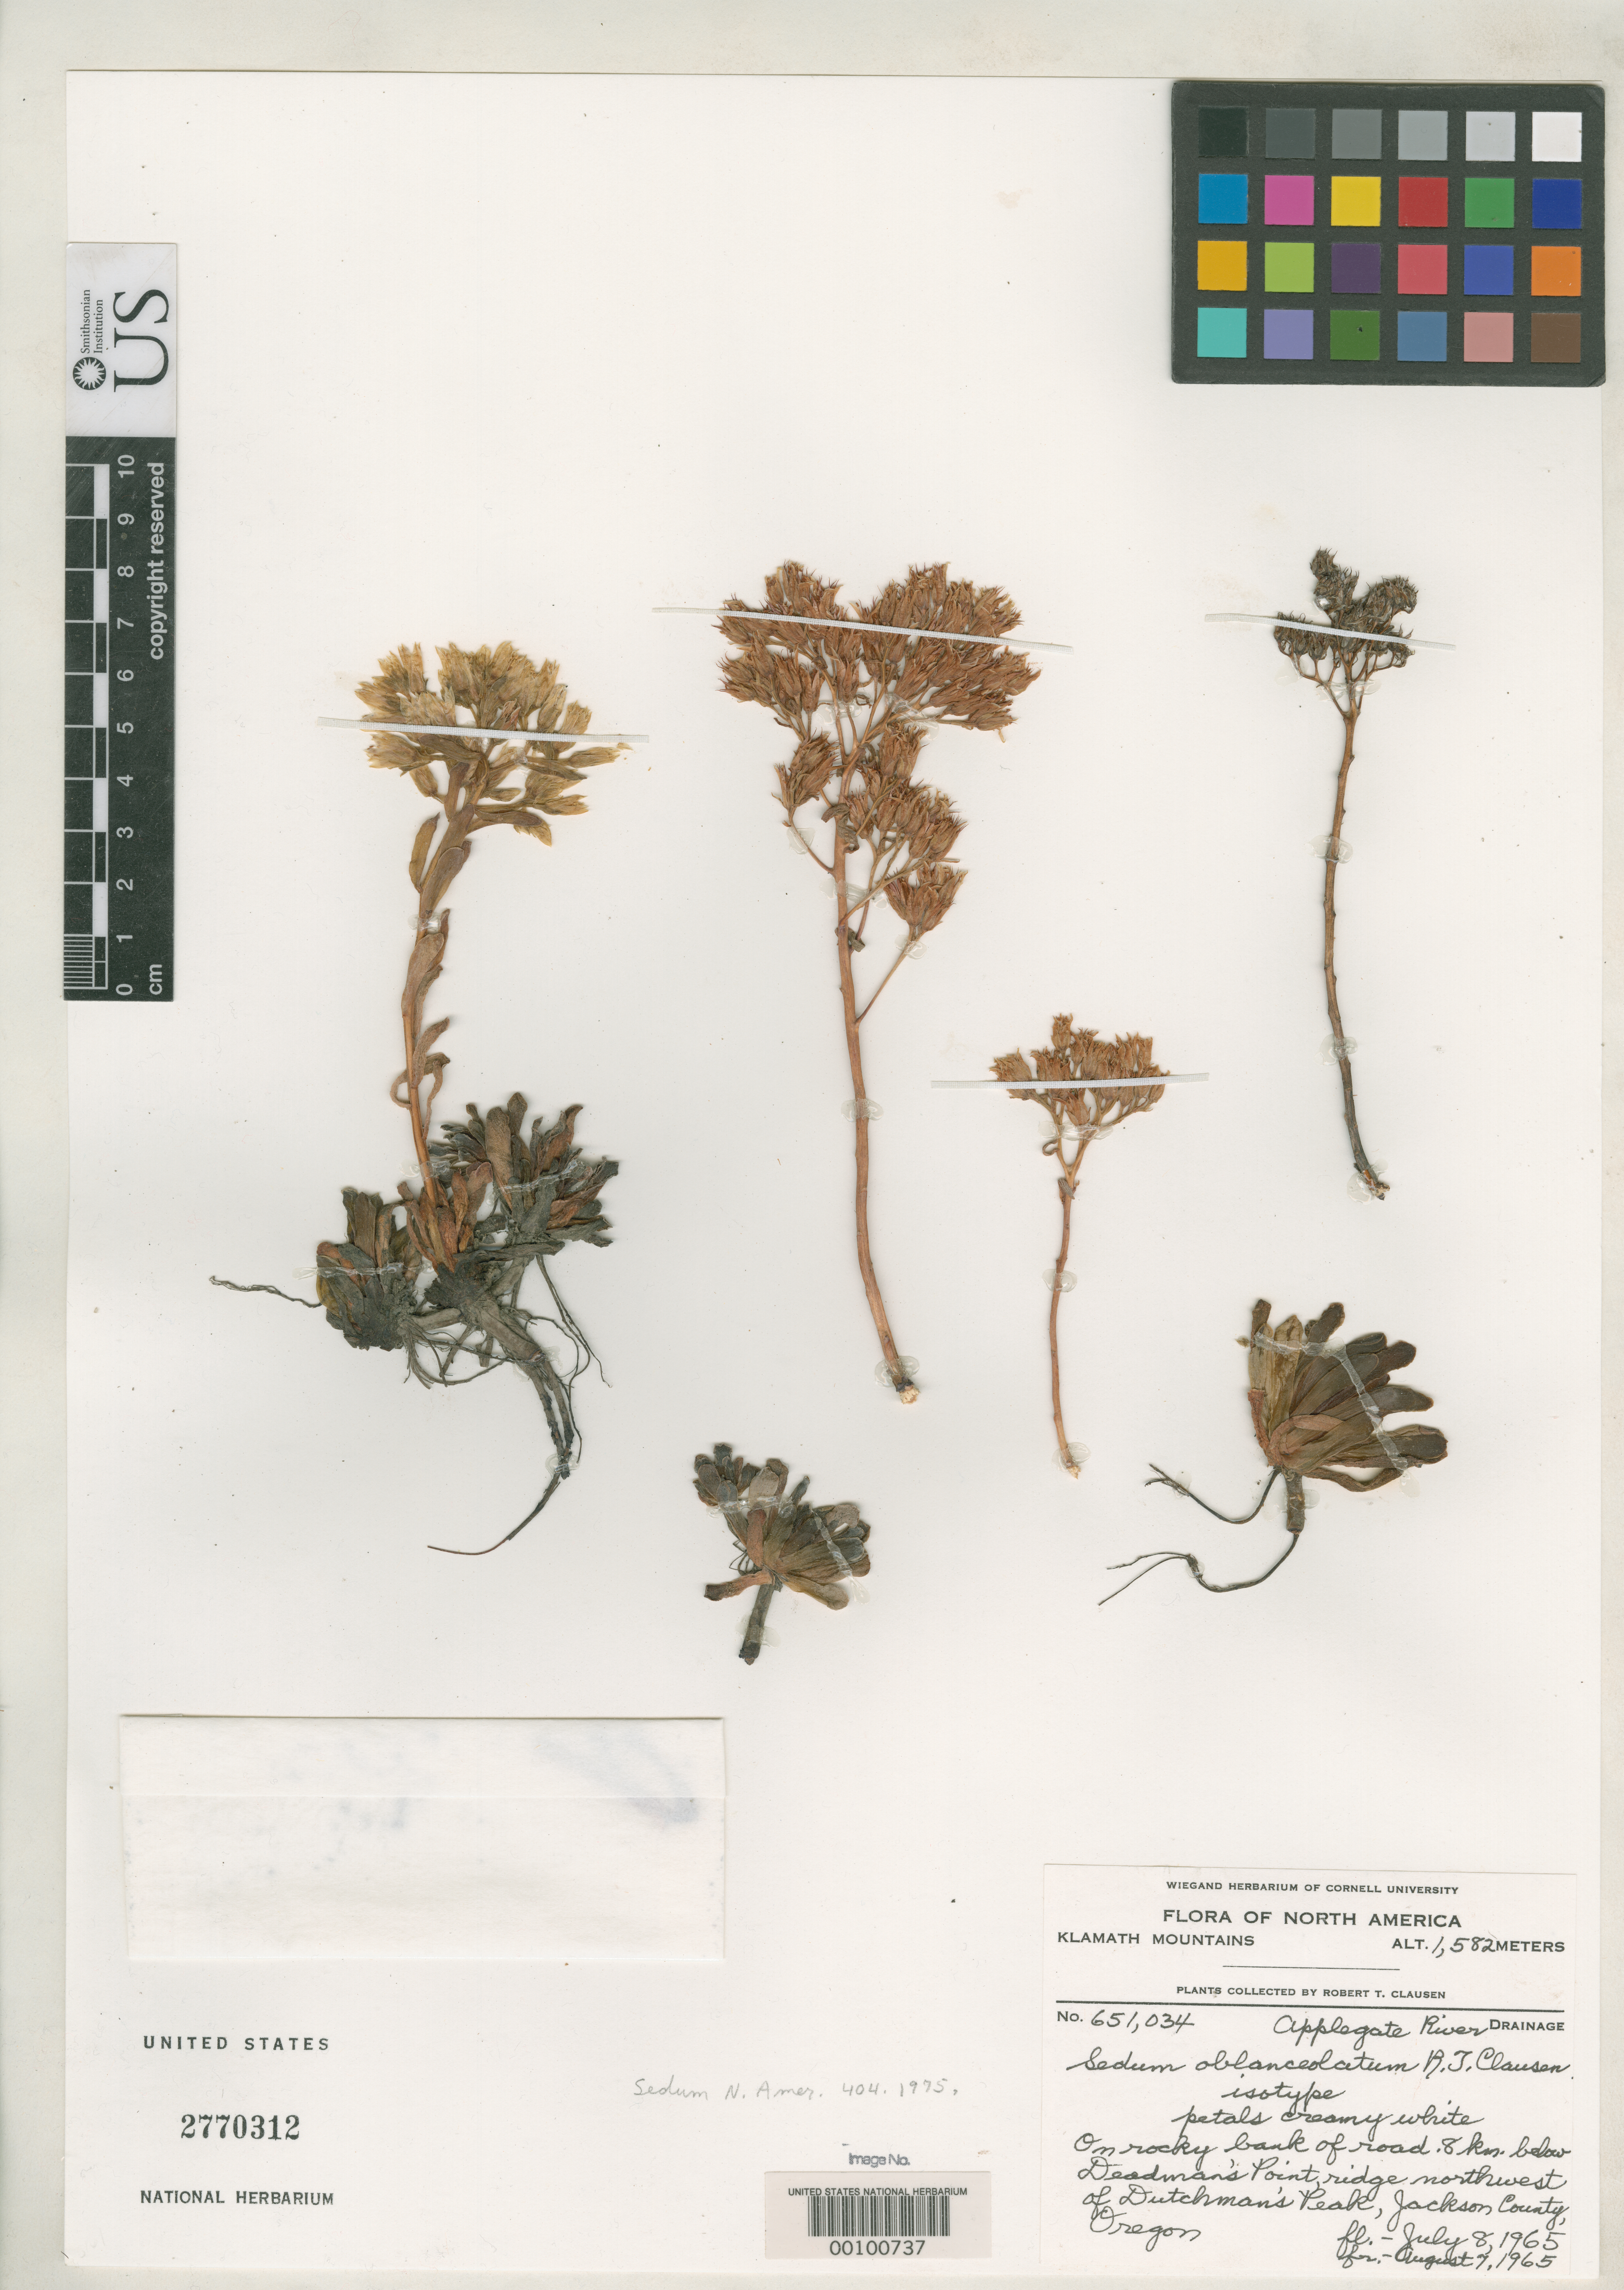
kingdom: Plantae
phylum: Tracheophyta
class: Magnoliopsida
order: Saxifragales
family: Crassulaceae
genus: Sedum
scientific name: Sedum oblanceolatum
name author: R.T. Clausen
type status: Isotype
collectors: R. T. Clausen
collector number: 651034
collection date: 1965-07-08,1965-08-07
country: United States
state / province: Oregon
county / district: Jackson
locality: Klamath Mountains, on rocky banks of road 0.8 km. below Deadman's Point, ridge northwest of Dutchman's Peak, Jackson County.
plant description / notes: Specimen mounted with 2 collections under same number, apparently made from same plant or population but on different dates: "fl. July 8, 1965", "fr. Aug. 7, 1965". Protologue specifies that 8 July 1965 collection is the type [i.e., 7 Aug 1965 collection = paratype].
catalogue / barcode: US 2770312